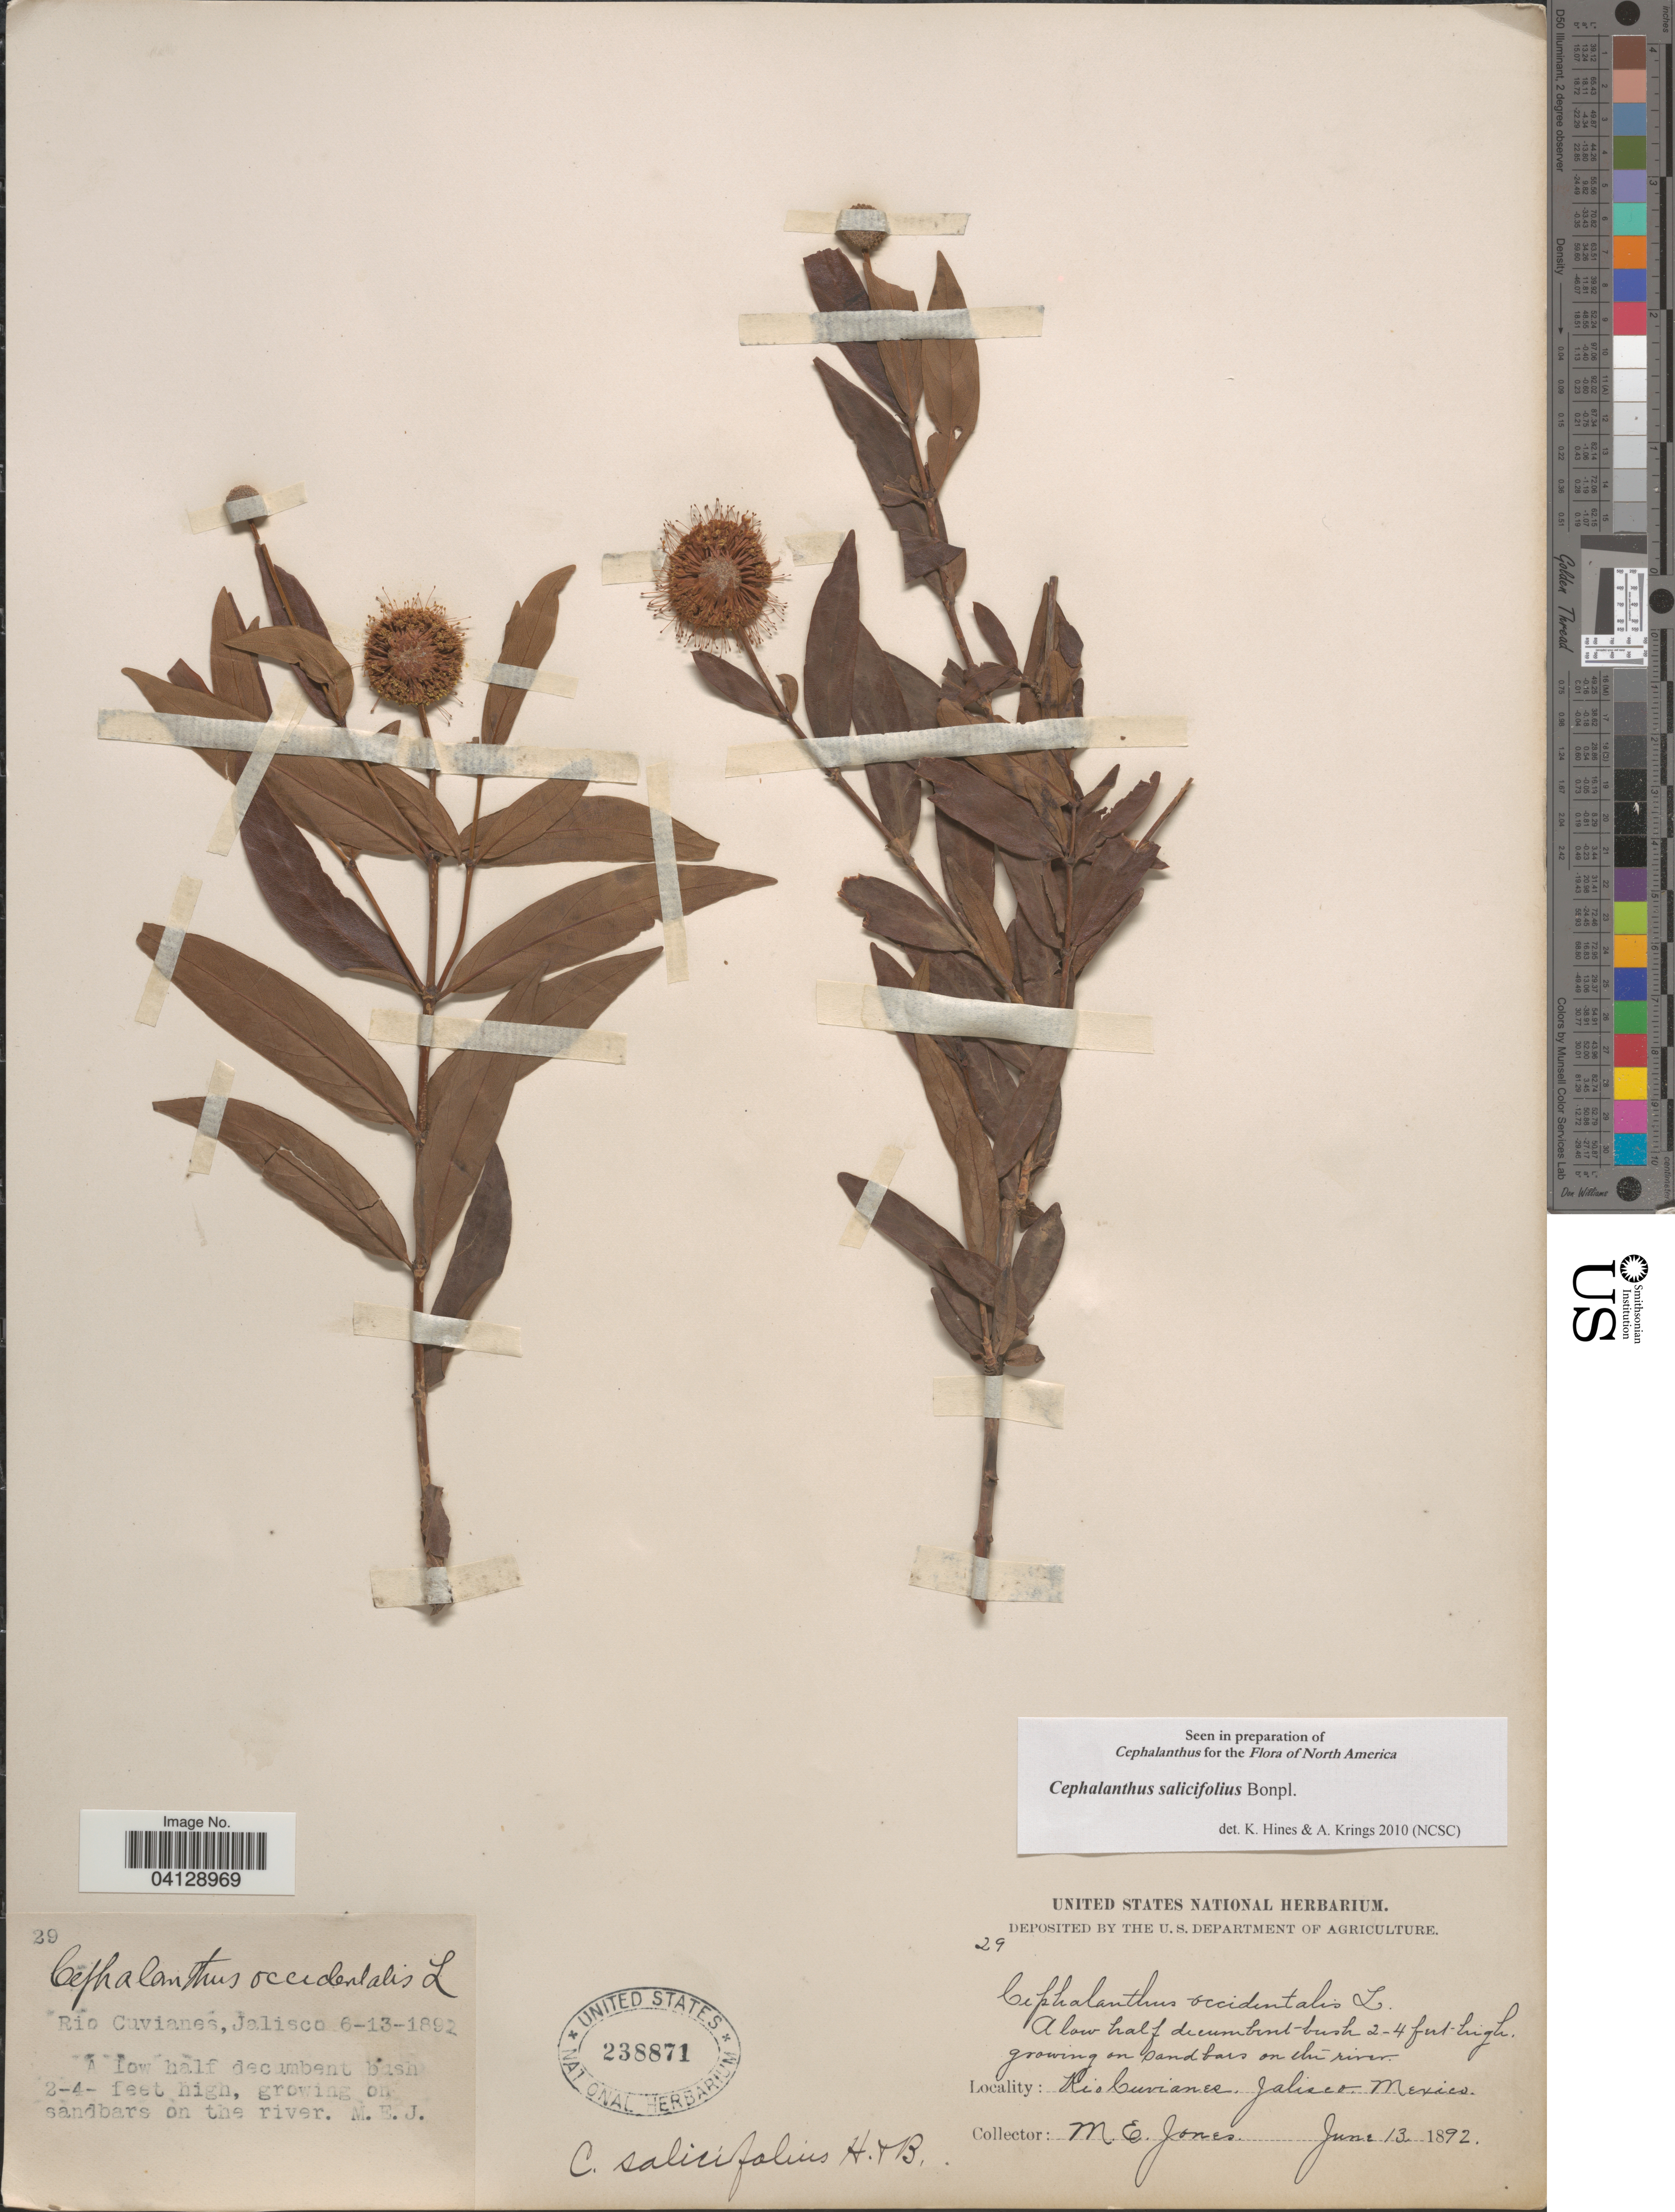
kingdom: Plantae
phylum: Tracheophyta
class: Magnoliopsida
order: Gentianales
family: Rubiaceae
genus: Cephalanthus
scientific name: Cephalanthus salicifolius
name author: Bonpl.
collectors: M. E. Jones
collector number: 29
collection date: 1892-06-13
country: Mexico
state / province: Jalisco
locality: Rio Cuvianes.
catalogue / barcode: US 238871